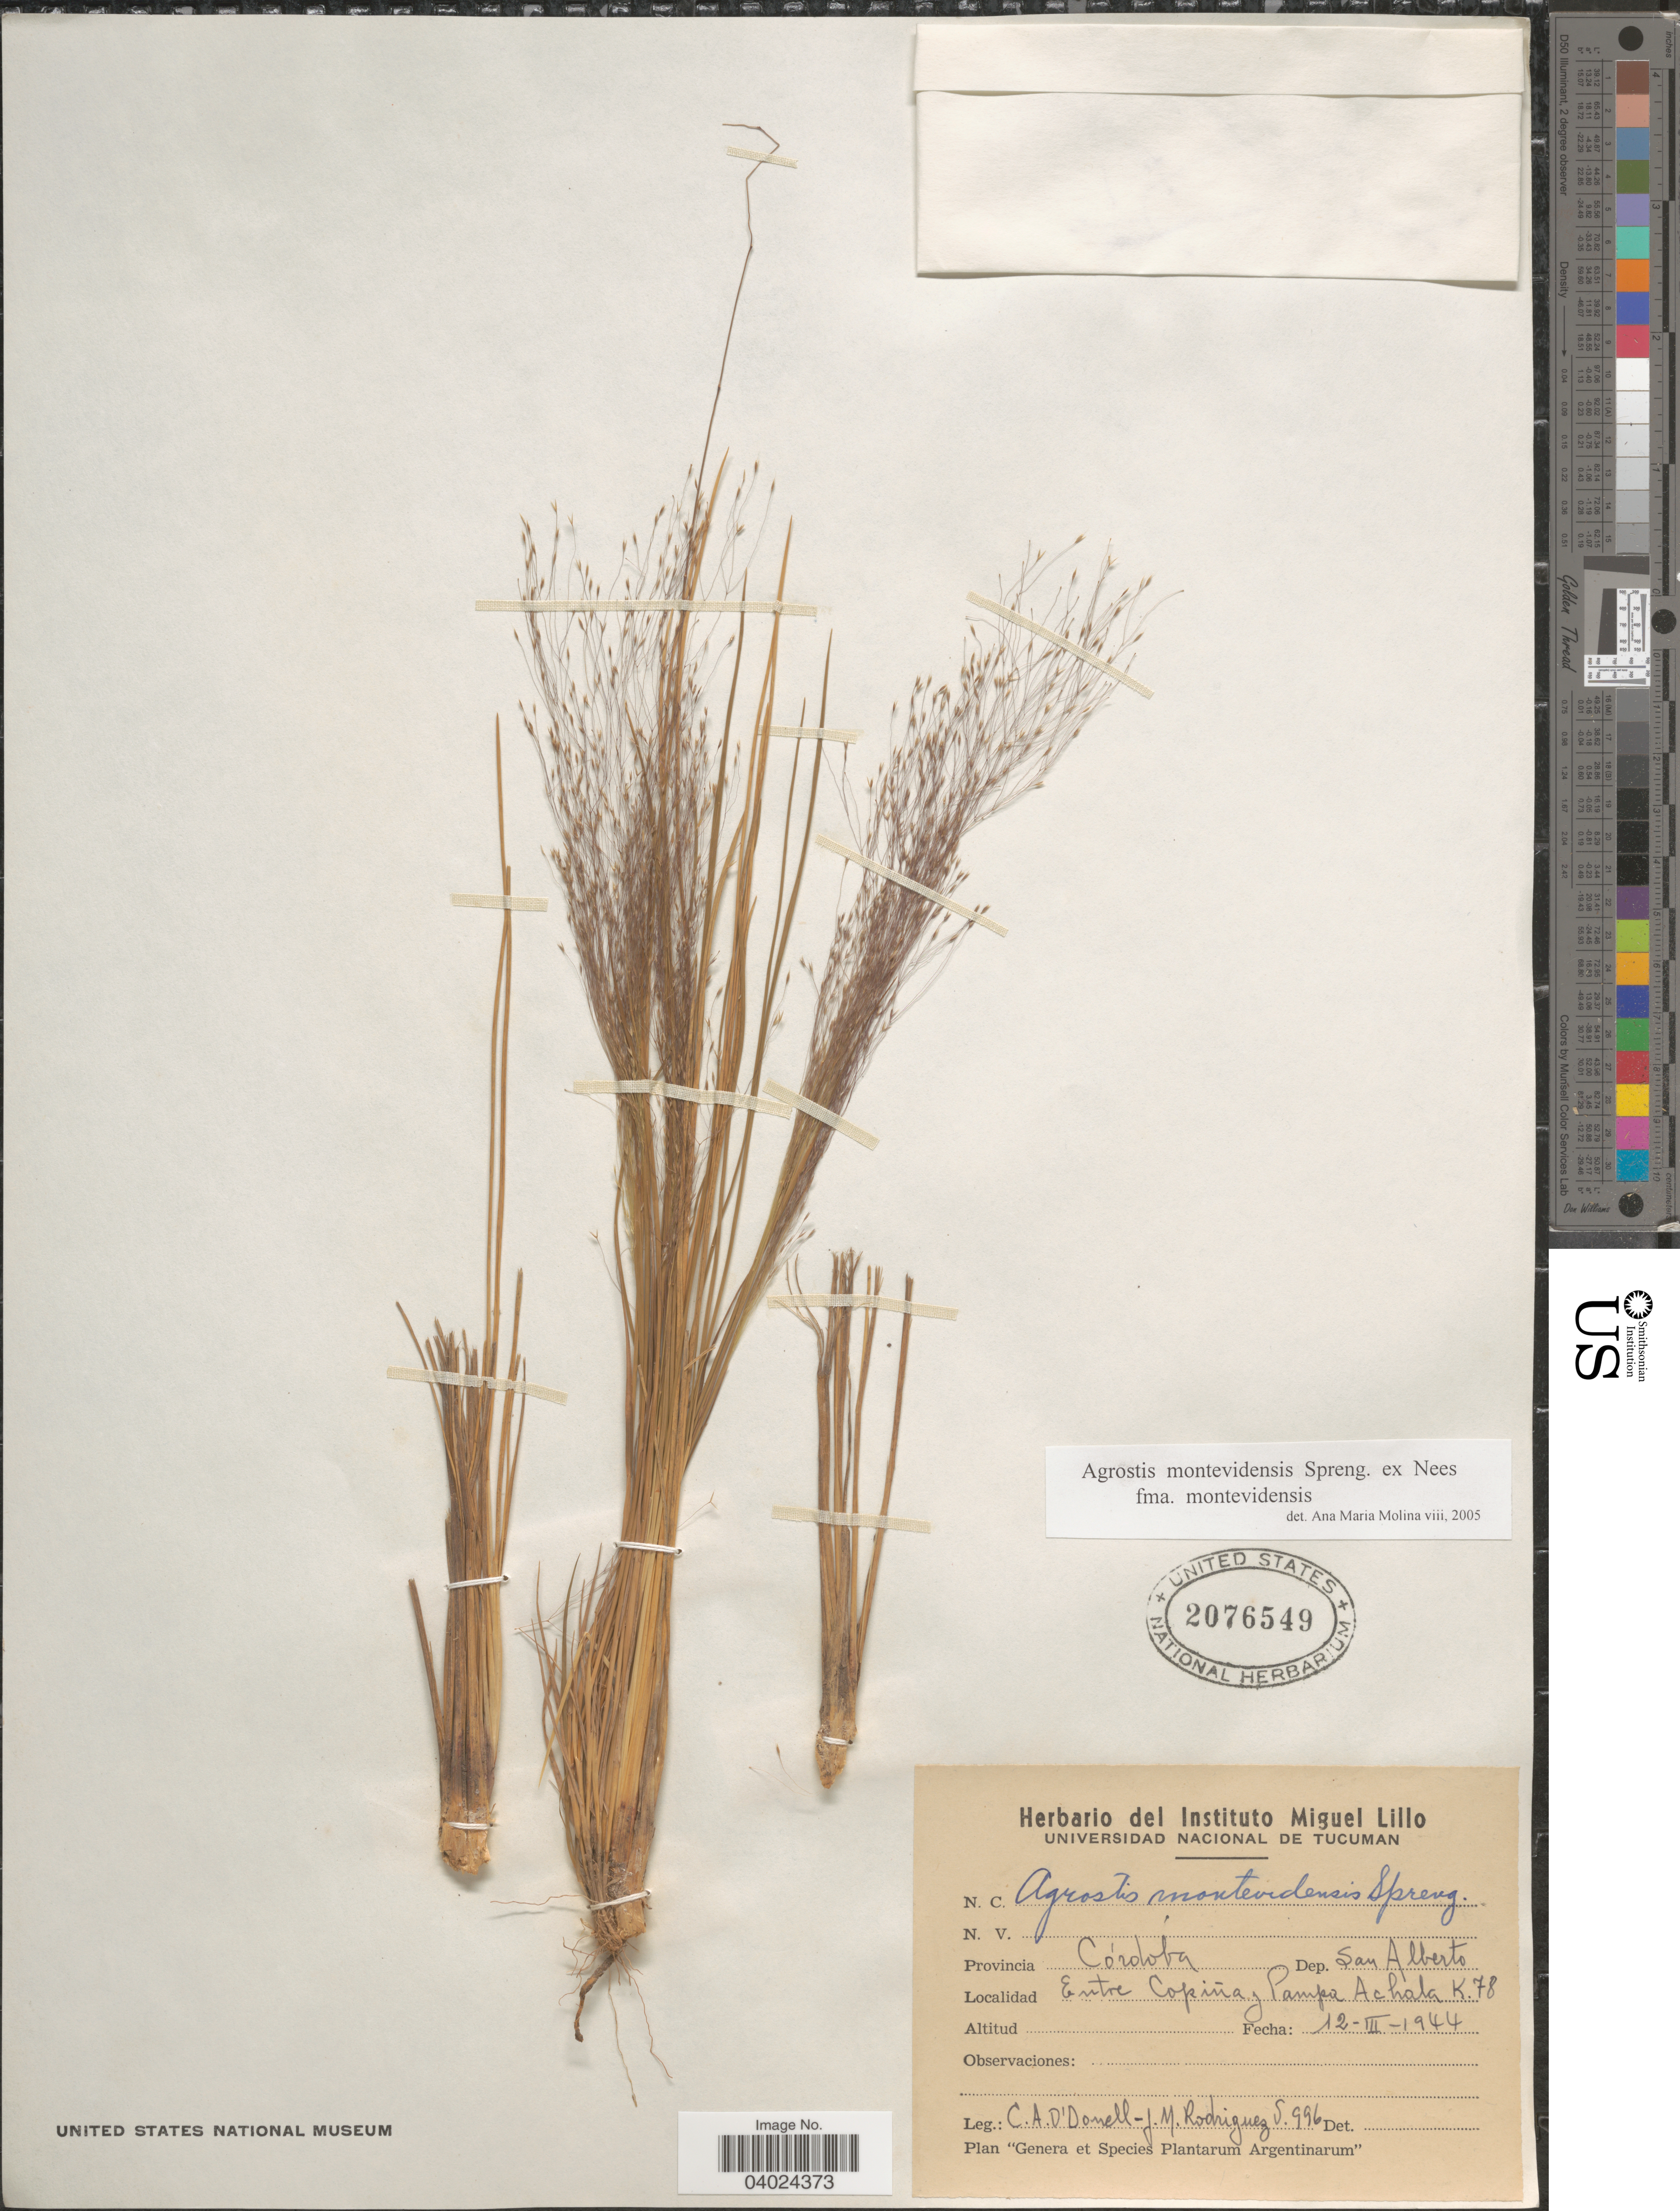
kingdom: Plantae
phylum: Tracheophyta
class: Liliopsida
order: Poales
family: Poaceae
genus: Agrostis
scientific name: Agrostis montevidensis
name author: A. Spreng. ex Nees in Mart.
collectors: C. A. O'Donell & J. Rodriguez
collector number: S.996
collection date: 1944-03-12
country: Argentina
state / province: Cordoba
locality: Dep. San Alberto. Entre Copiñaz y Pampa Achala K.78.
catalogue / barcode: US 2076549